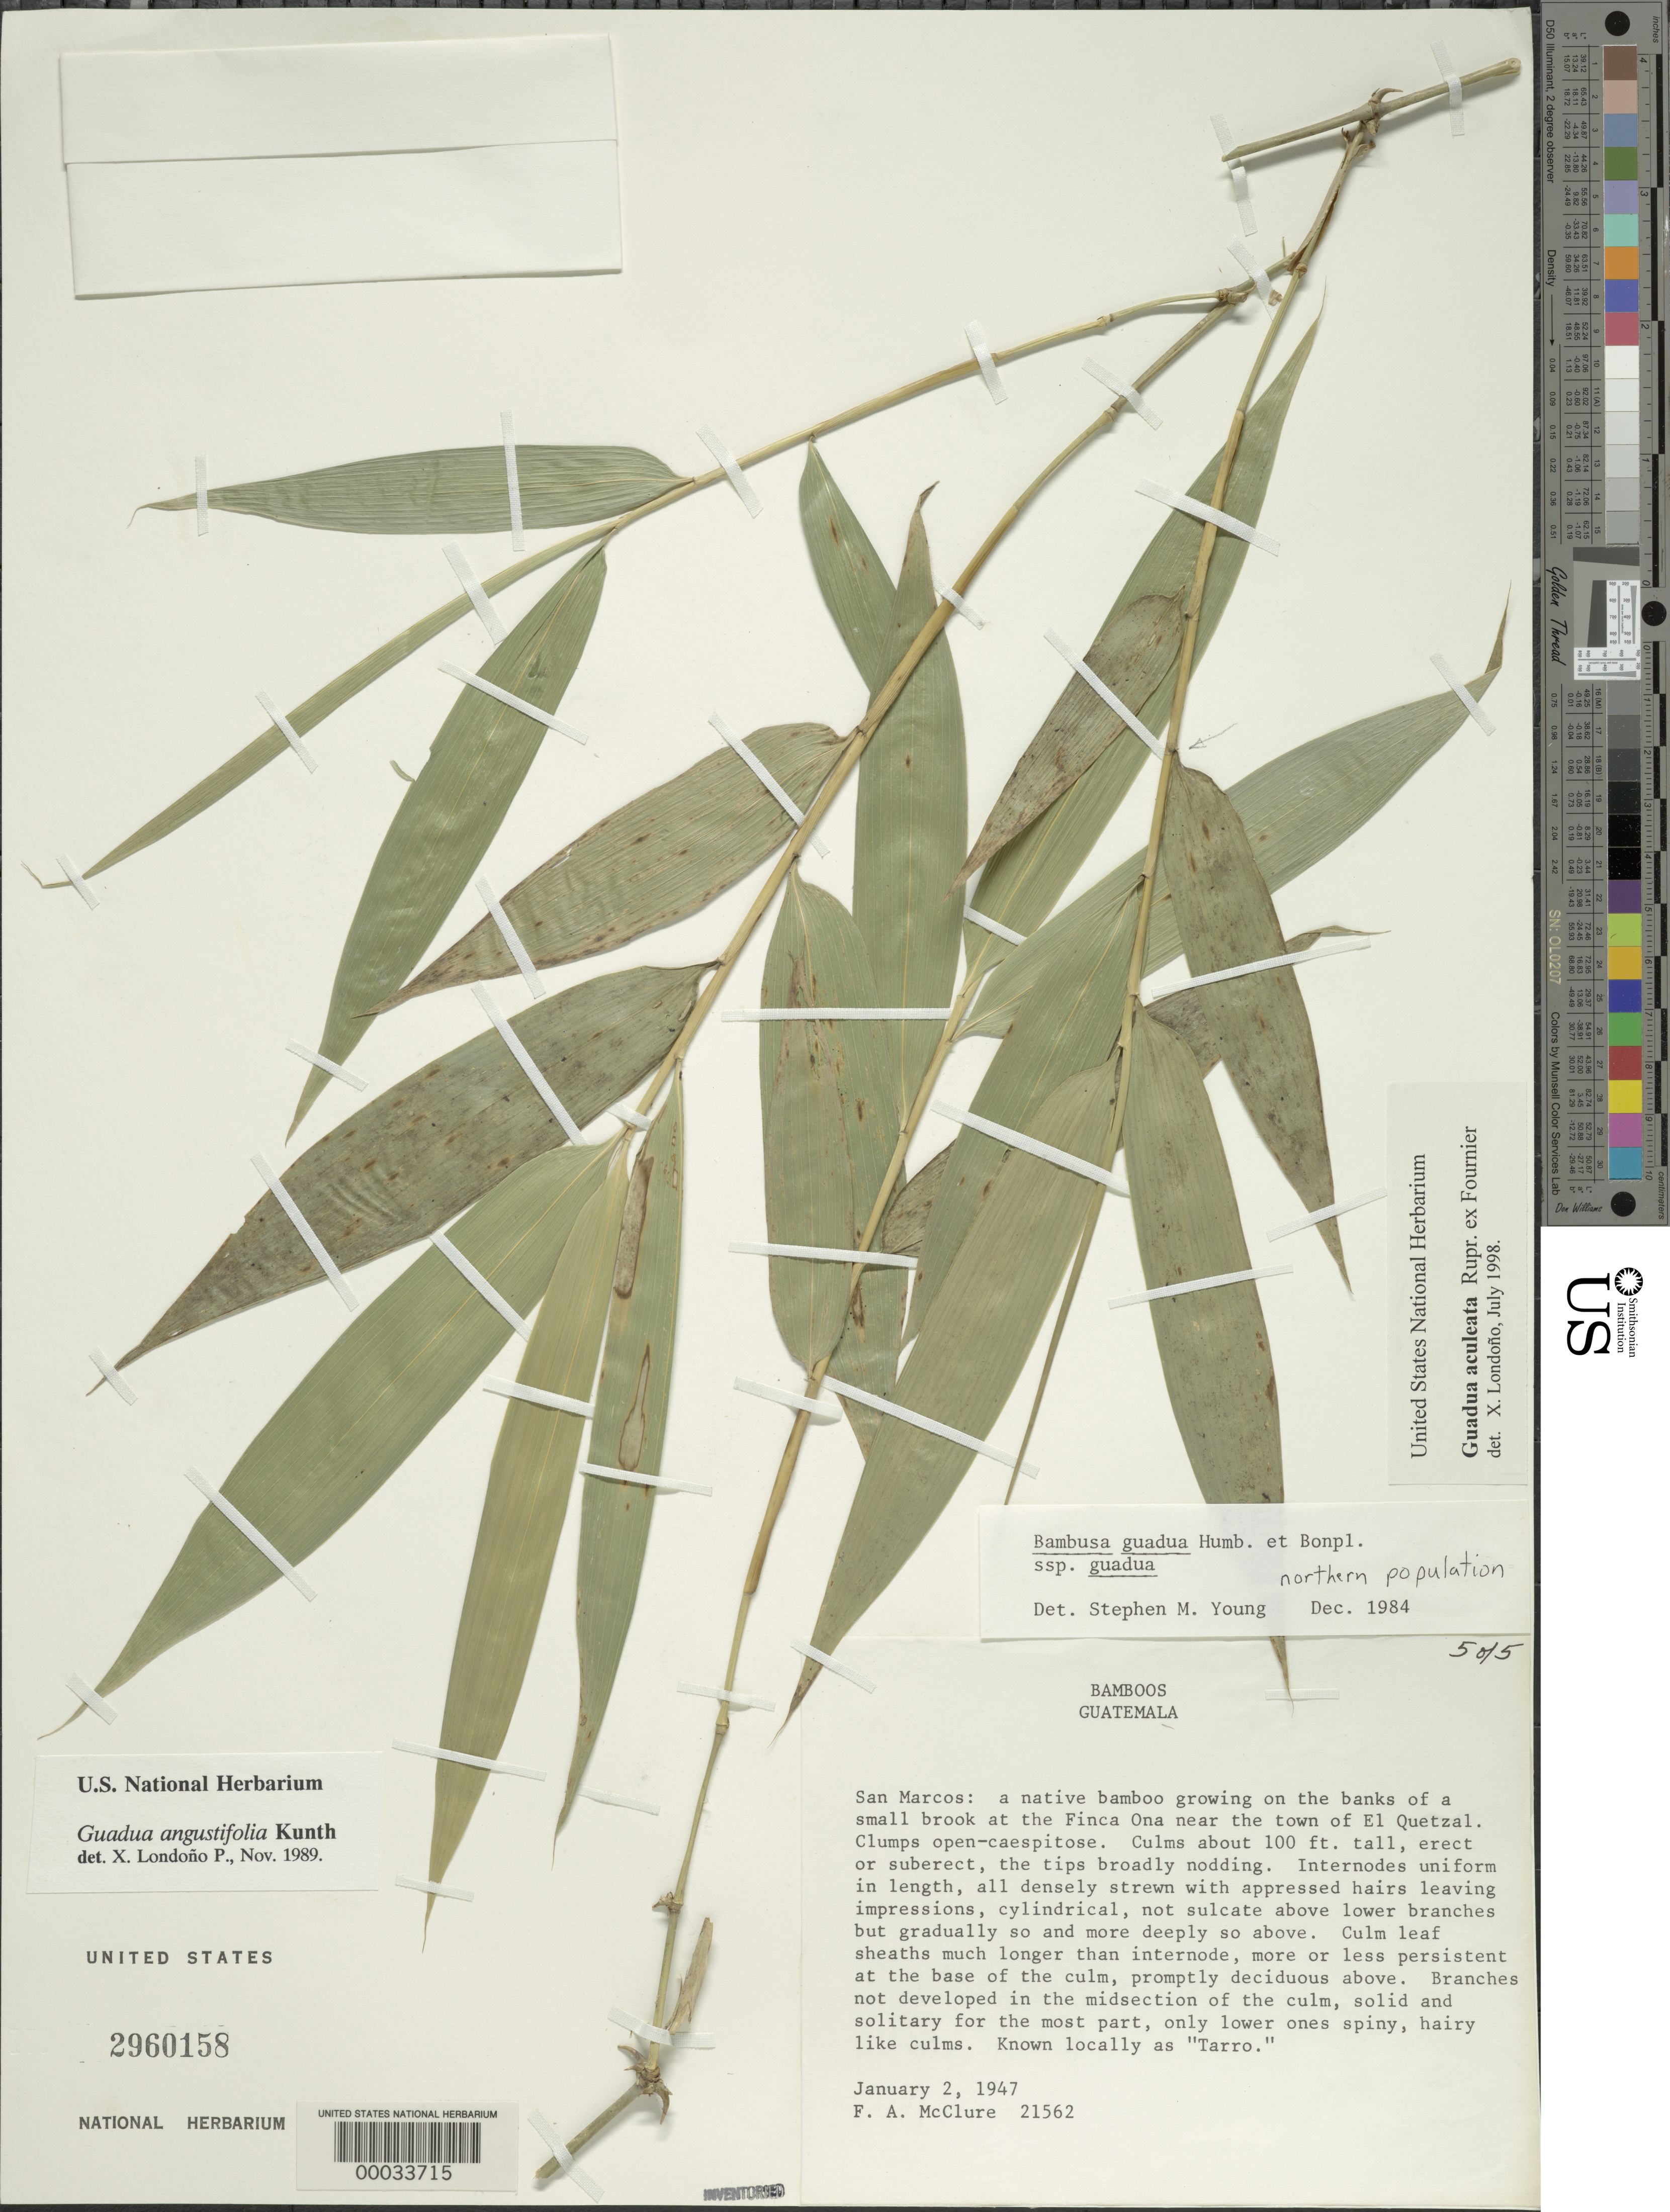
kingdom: Plantae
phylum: Tracheophyta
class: Liliopsida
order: Poales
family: Poaceae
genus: Guadua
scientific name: Guadua aculeata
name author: Rupr. ex E. Fourn.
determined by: Londoño, X., (TULV), Jardin Botanico "Juan Maria Cespedes"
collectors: F. A. McClure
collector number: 21562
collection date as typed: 02 Jan 1947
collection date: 1947-01-02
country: Guatemala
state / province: San Marcos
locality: Finca Ona, El Quetzal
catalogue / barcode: US 2960158